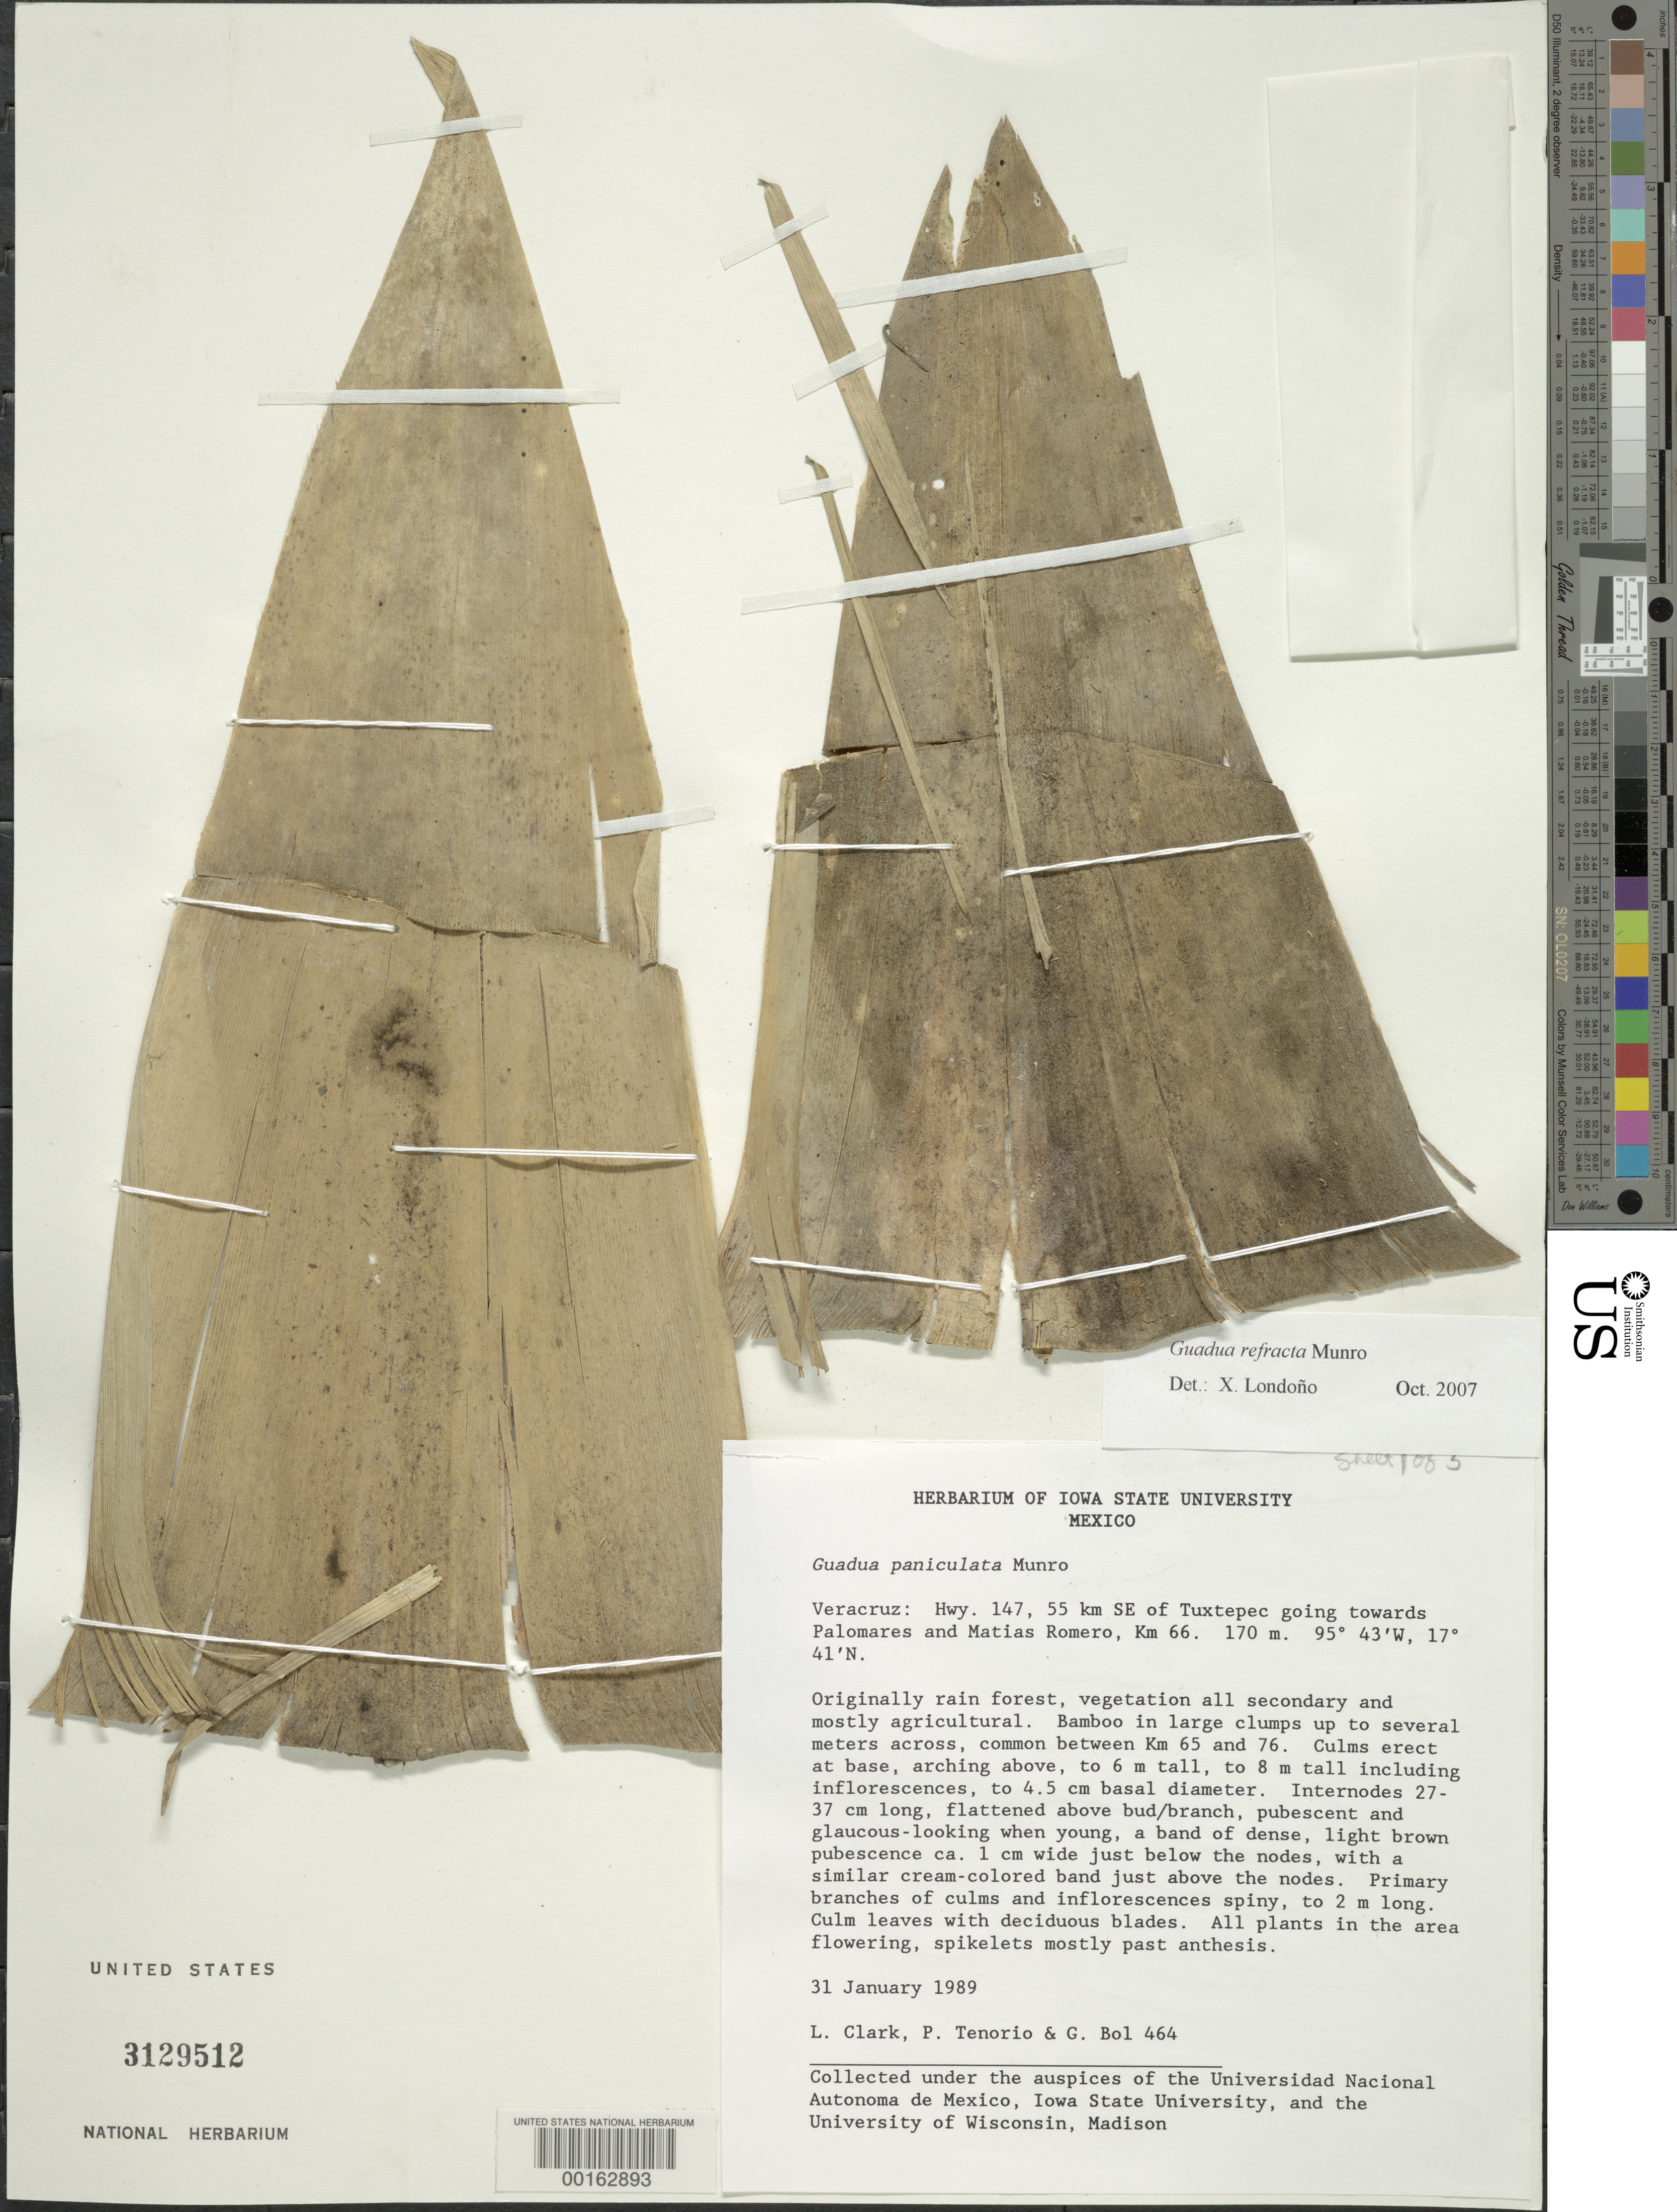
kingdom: Plantae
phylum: Tracheophyta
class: Liliopsida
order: Poales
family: Poaceae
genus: Guadua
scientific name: Guadua refracta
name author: Munro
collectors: L. G. Clark, G. Bol & P. Tenorio L.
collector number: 464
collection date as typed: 31 Jan 1989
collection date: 1989-01-31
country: Mexico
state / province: Veracruz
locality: Se to tuxtepec, towards palomares and matias romero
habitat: Originally rainforest, vegetation all secondary and mostly agricultural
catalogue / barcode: US 3129512